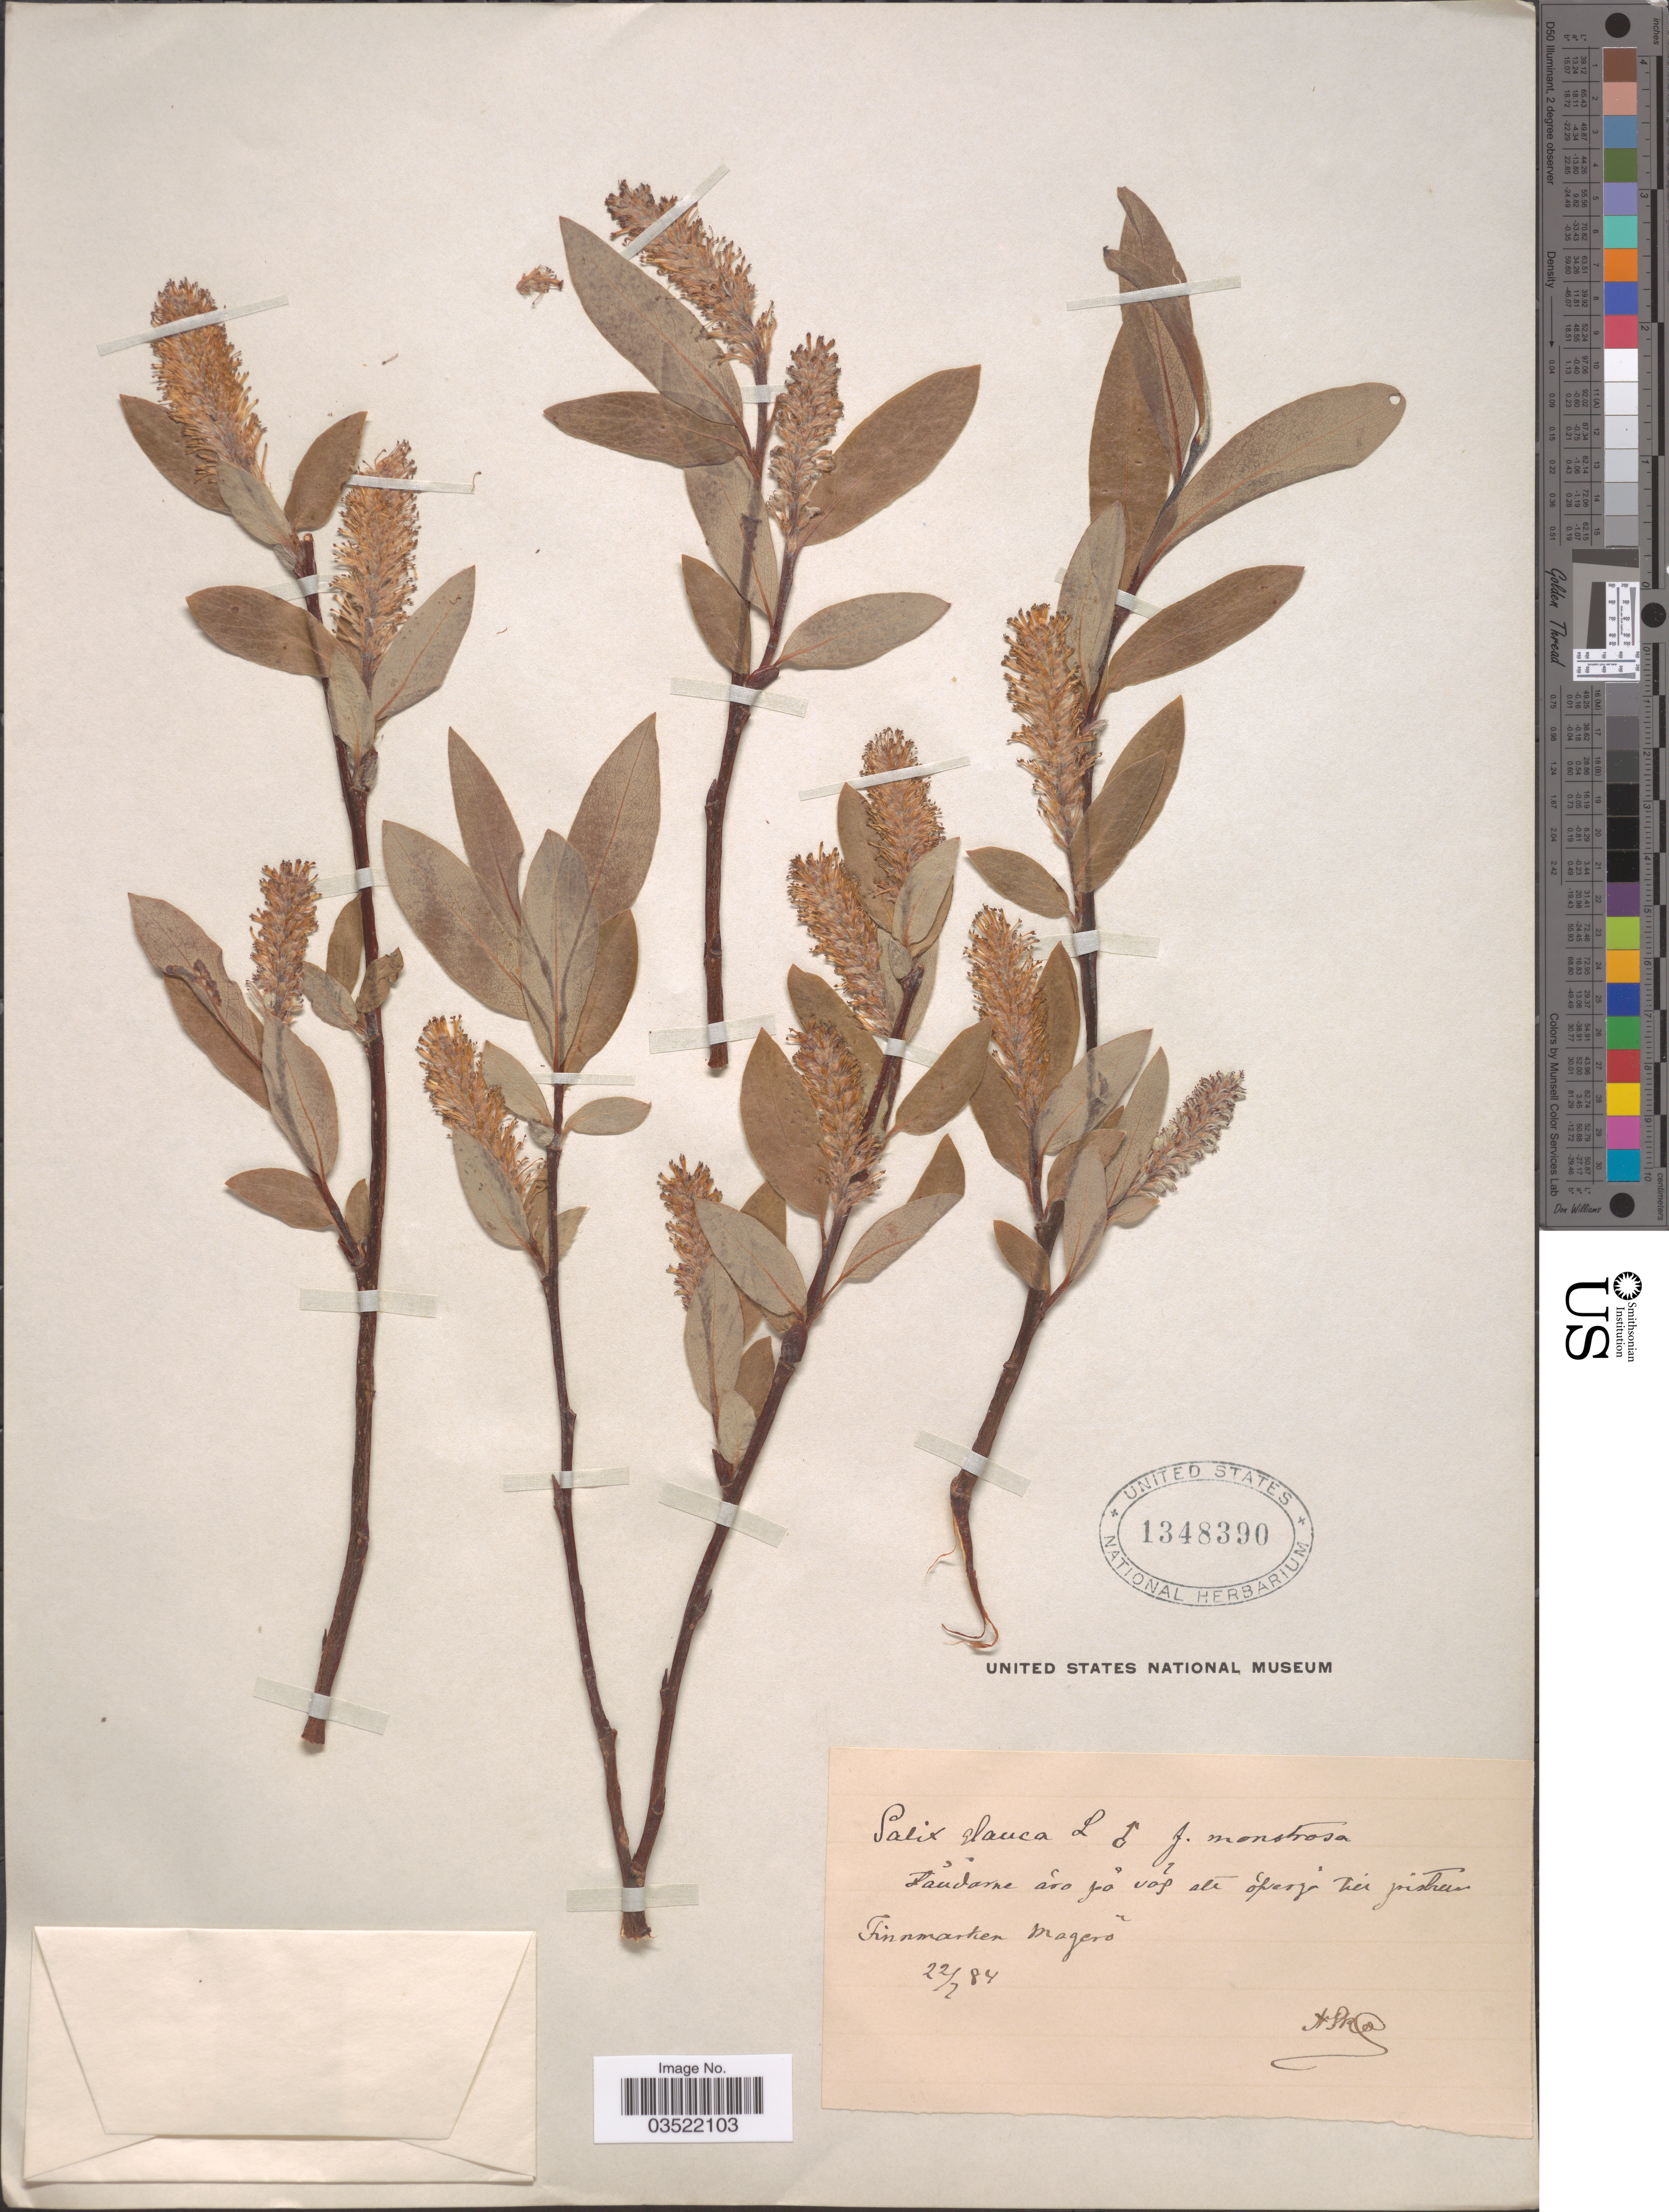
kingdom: Plantae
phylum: Tracheophyta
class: Magnoliopsida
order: Malpighiales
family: Salicaceae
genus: Salix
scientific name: Salix glauca f. monstrosa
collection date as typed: Transcribed d/m/y: 22/7/84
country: Norway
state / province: Finnmark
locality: Magerö.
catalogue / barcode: US 1348390